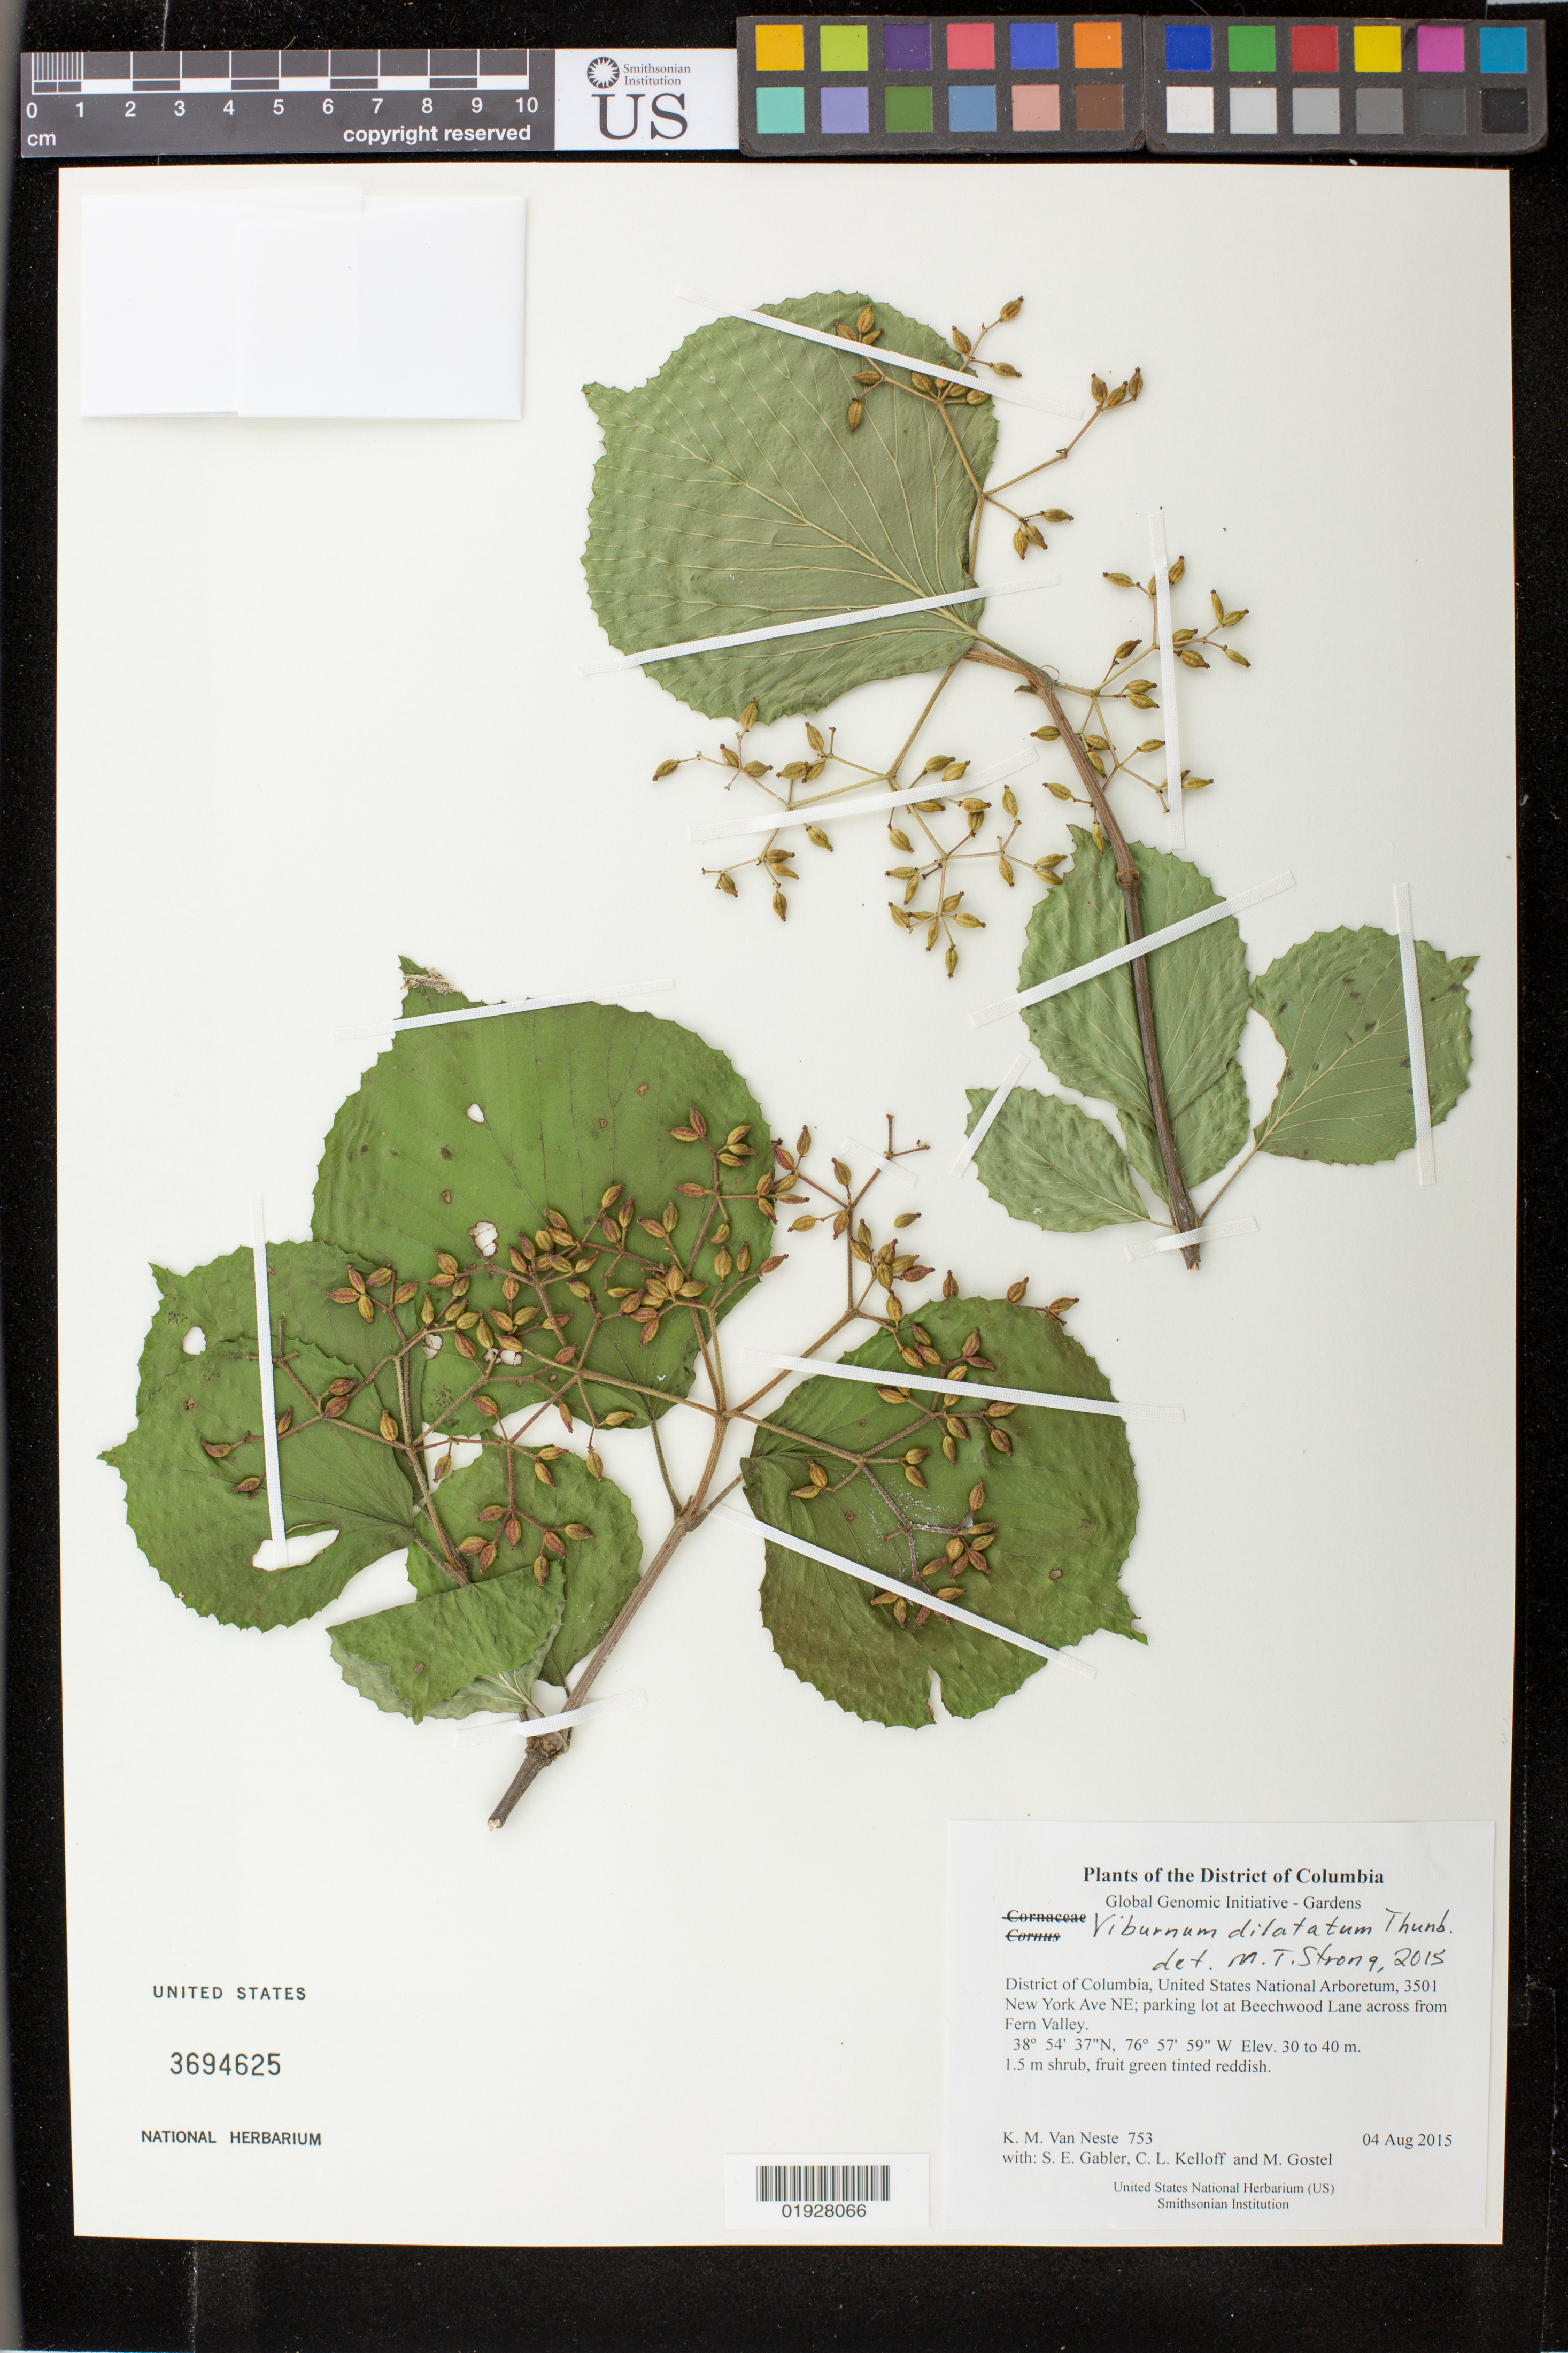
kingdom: Plantae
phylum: Tracheophyta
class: Magnoliopsida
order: Dipsacales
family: Viburnaceae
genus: Viburnum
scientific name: Viburnum dilatatum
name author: Thunb.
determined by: Strong, M. T., (US), Smithsonian Institution - National Museum of Natural History (UNITED STATES)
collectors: K. M. Van Neste, S. E. Gabler, C. L. Kelloff & M. R. Gostel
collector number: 753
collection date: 2015-08-04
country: United States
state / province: District of Columbia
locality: United States National Arboretum, 3501 New York Ave NE; parking lot at Beechwood Lane across from Fern Valley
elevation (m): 30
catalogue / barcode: US 3694625